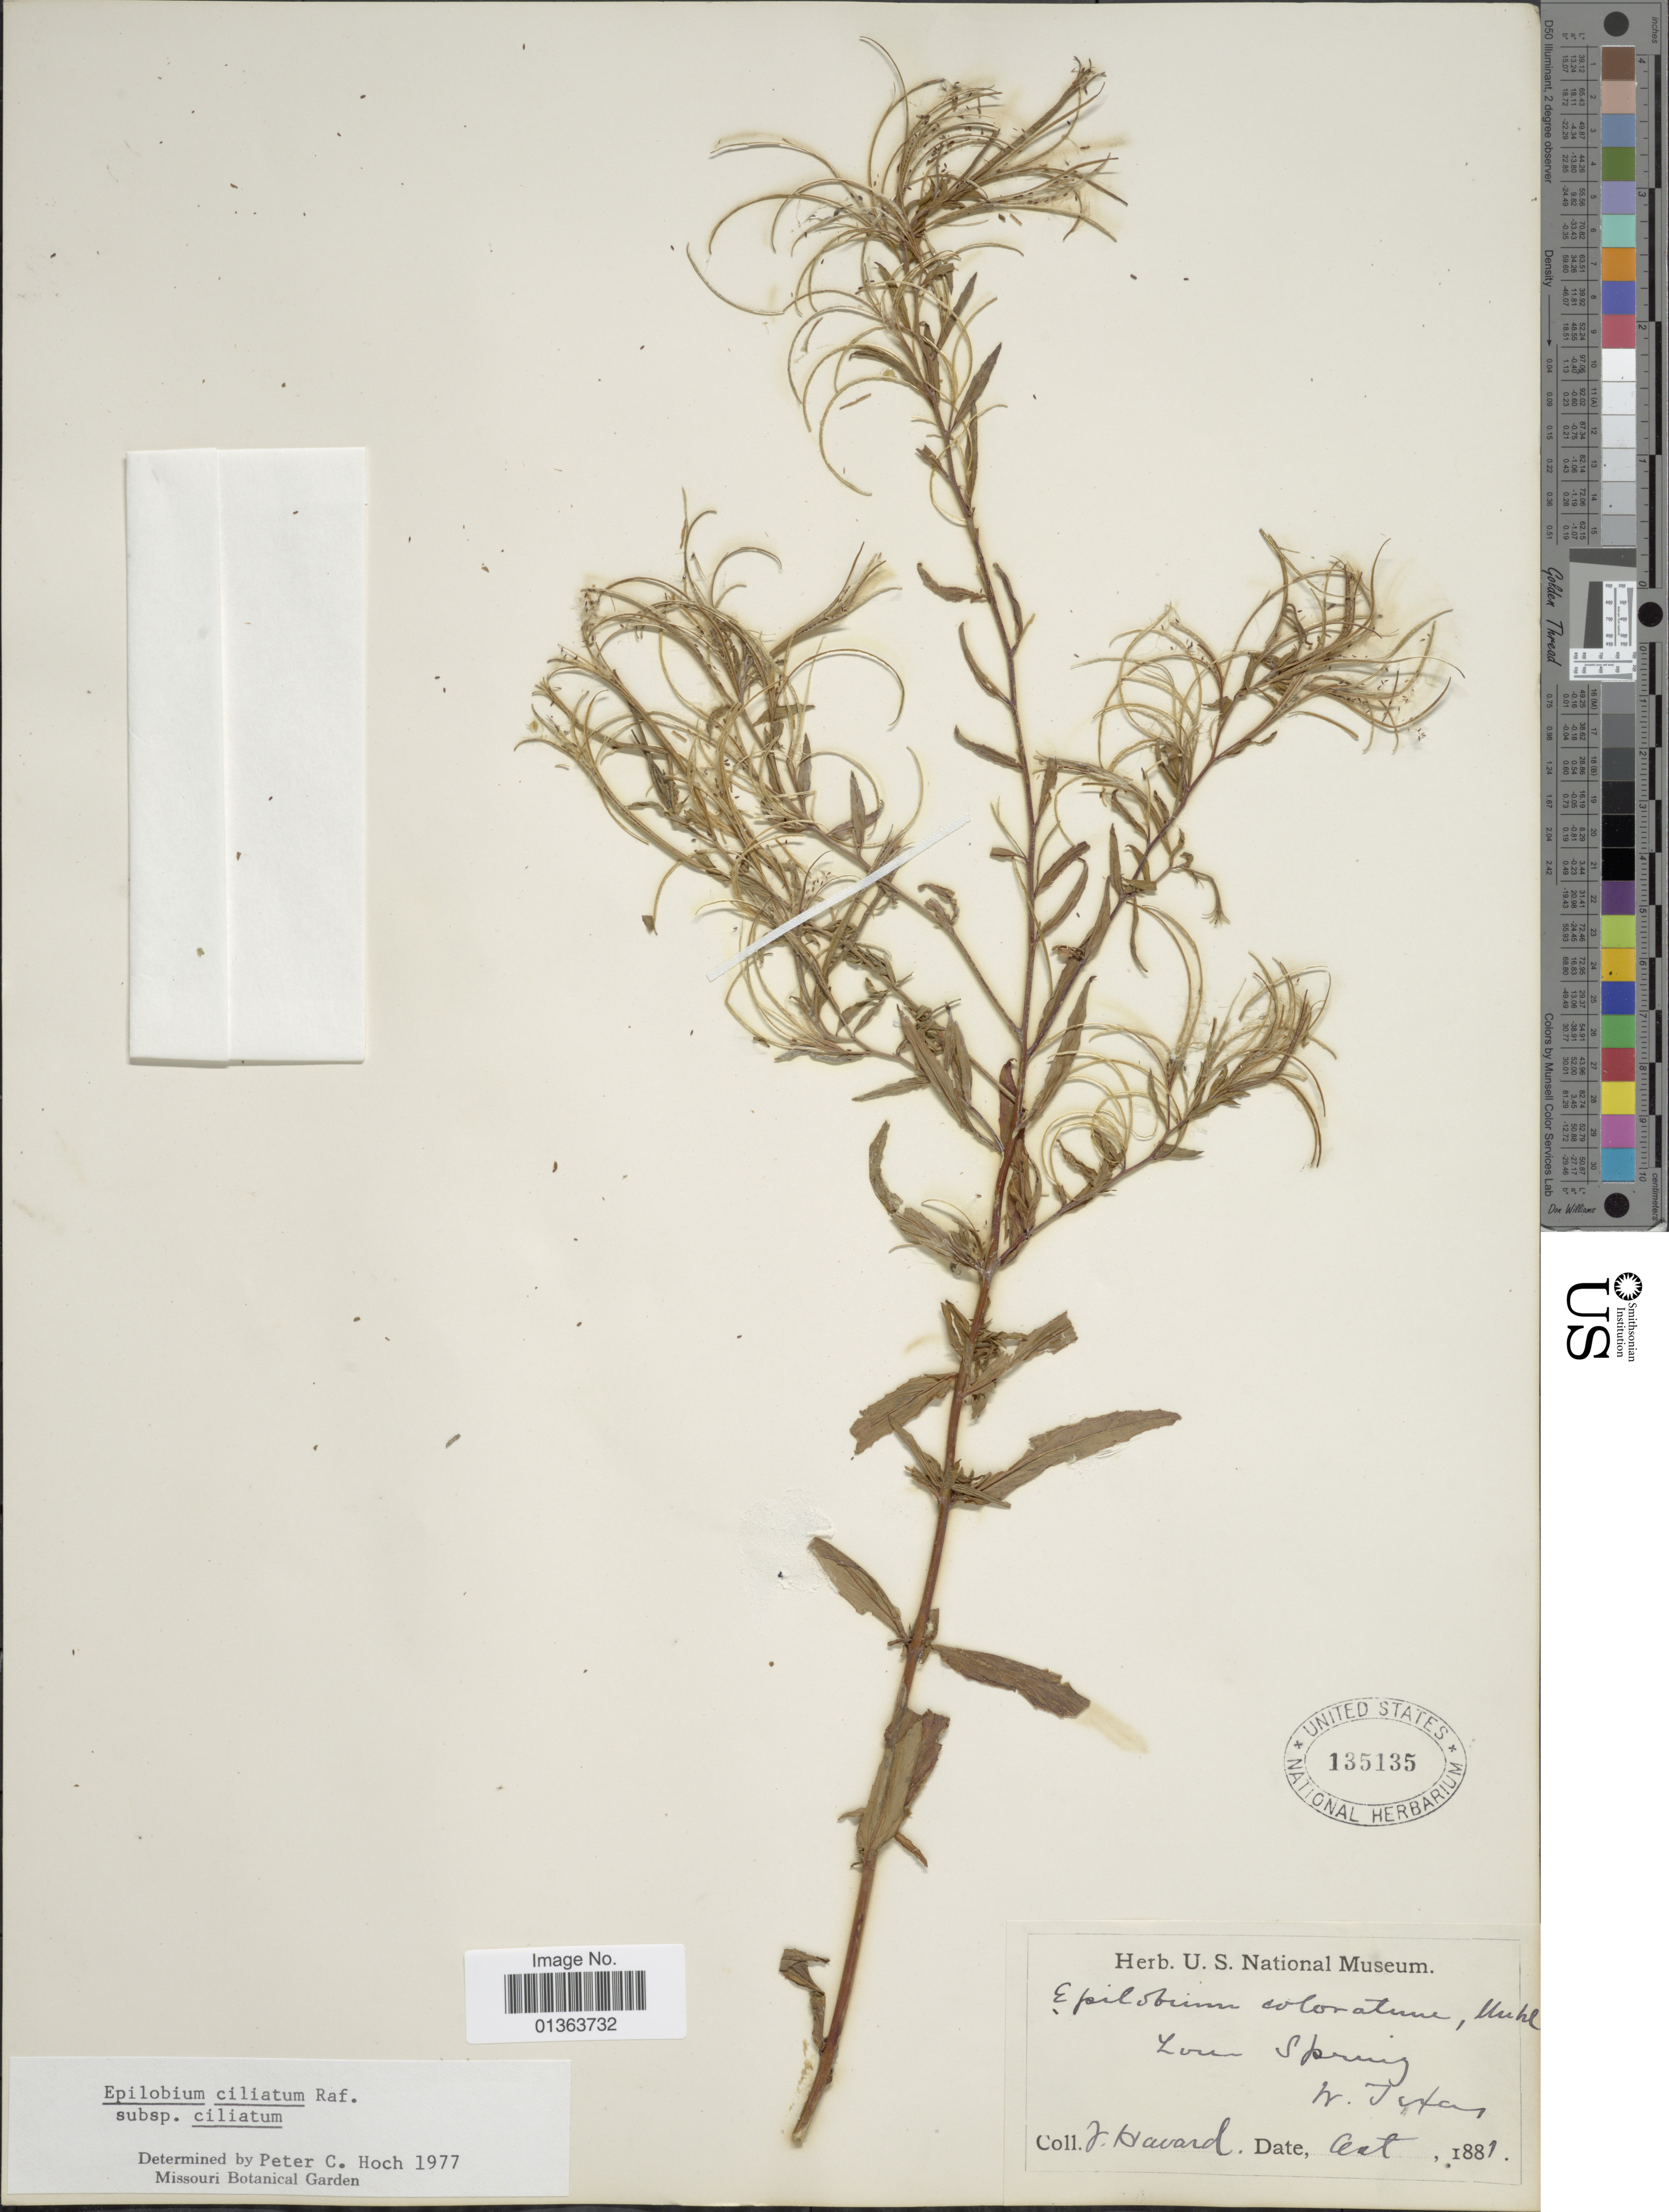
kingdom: Plantae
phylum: Tracheophyta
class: Magnoliopsida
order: Myrtales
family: Onagraceae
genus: Epilobium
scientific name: Epilobium ciliatum subsp. ciliatum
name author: Raf.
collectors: V. Havard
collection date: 1881-10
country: United States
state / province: Texas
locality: Low Spring, W. Texas.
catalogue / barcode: US 135135